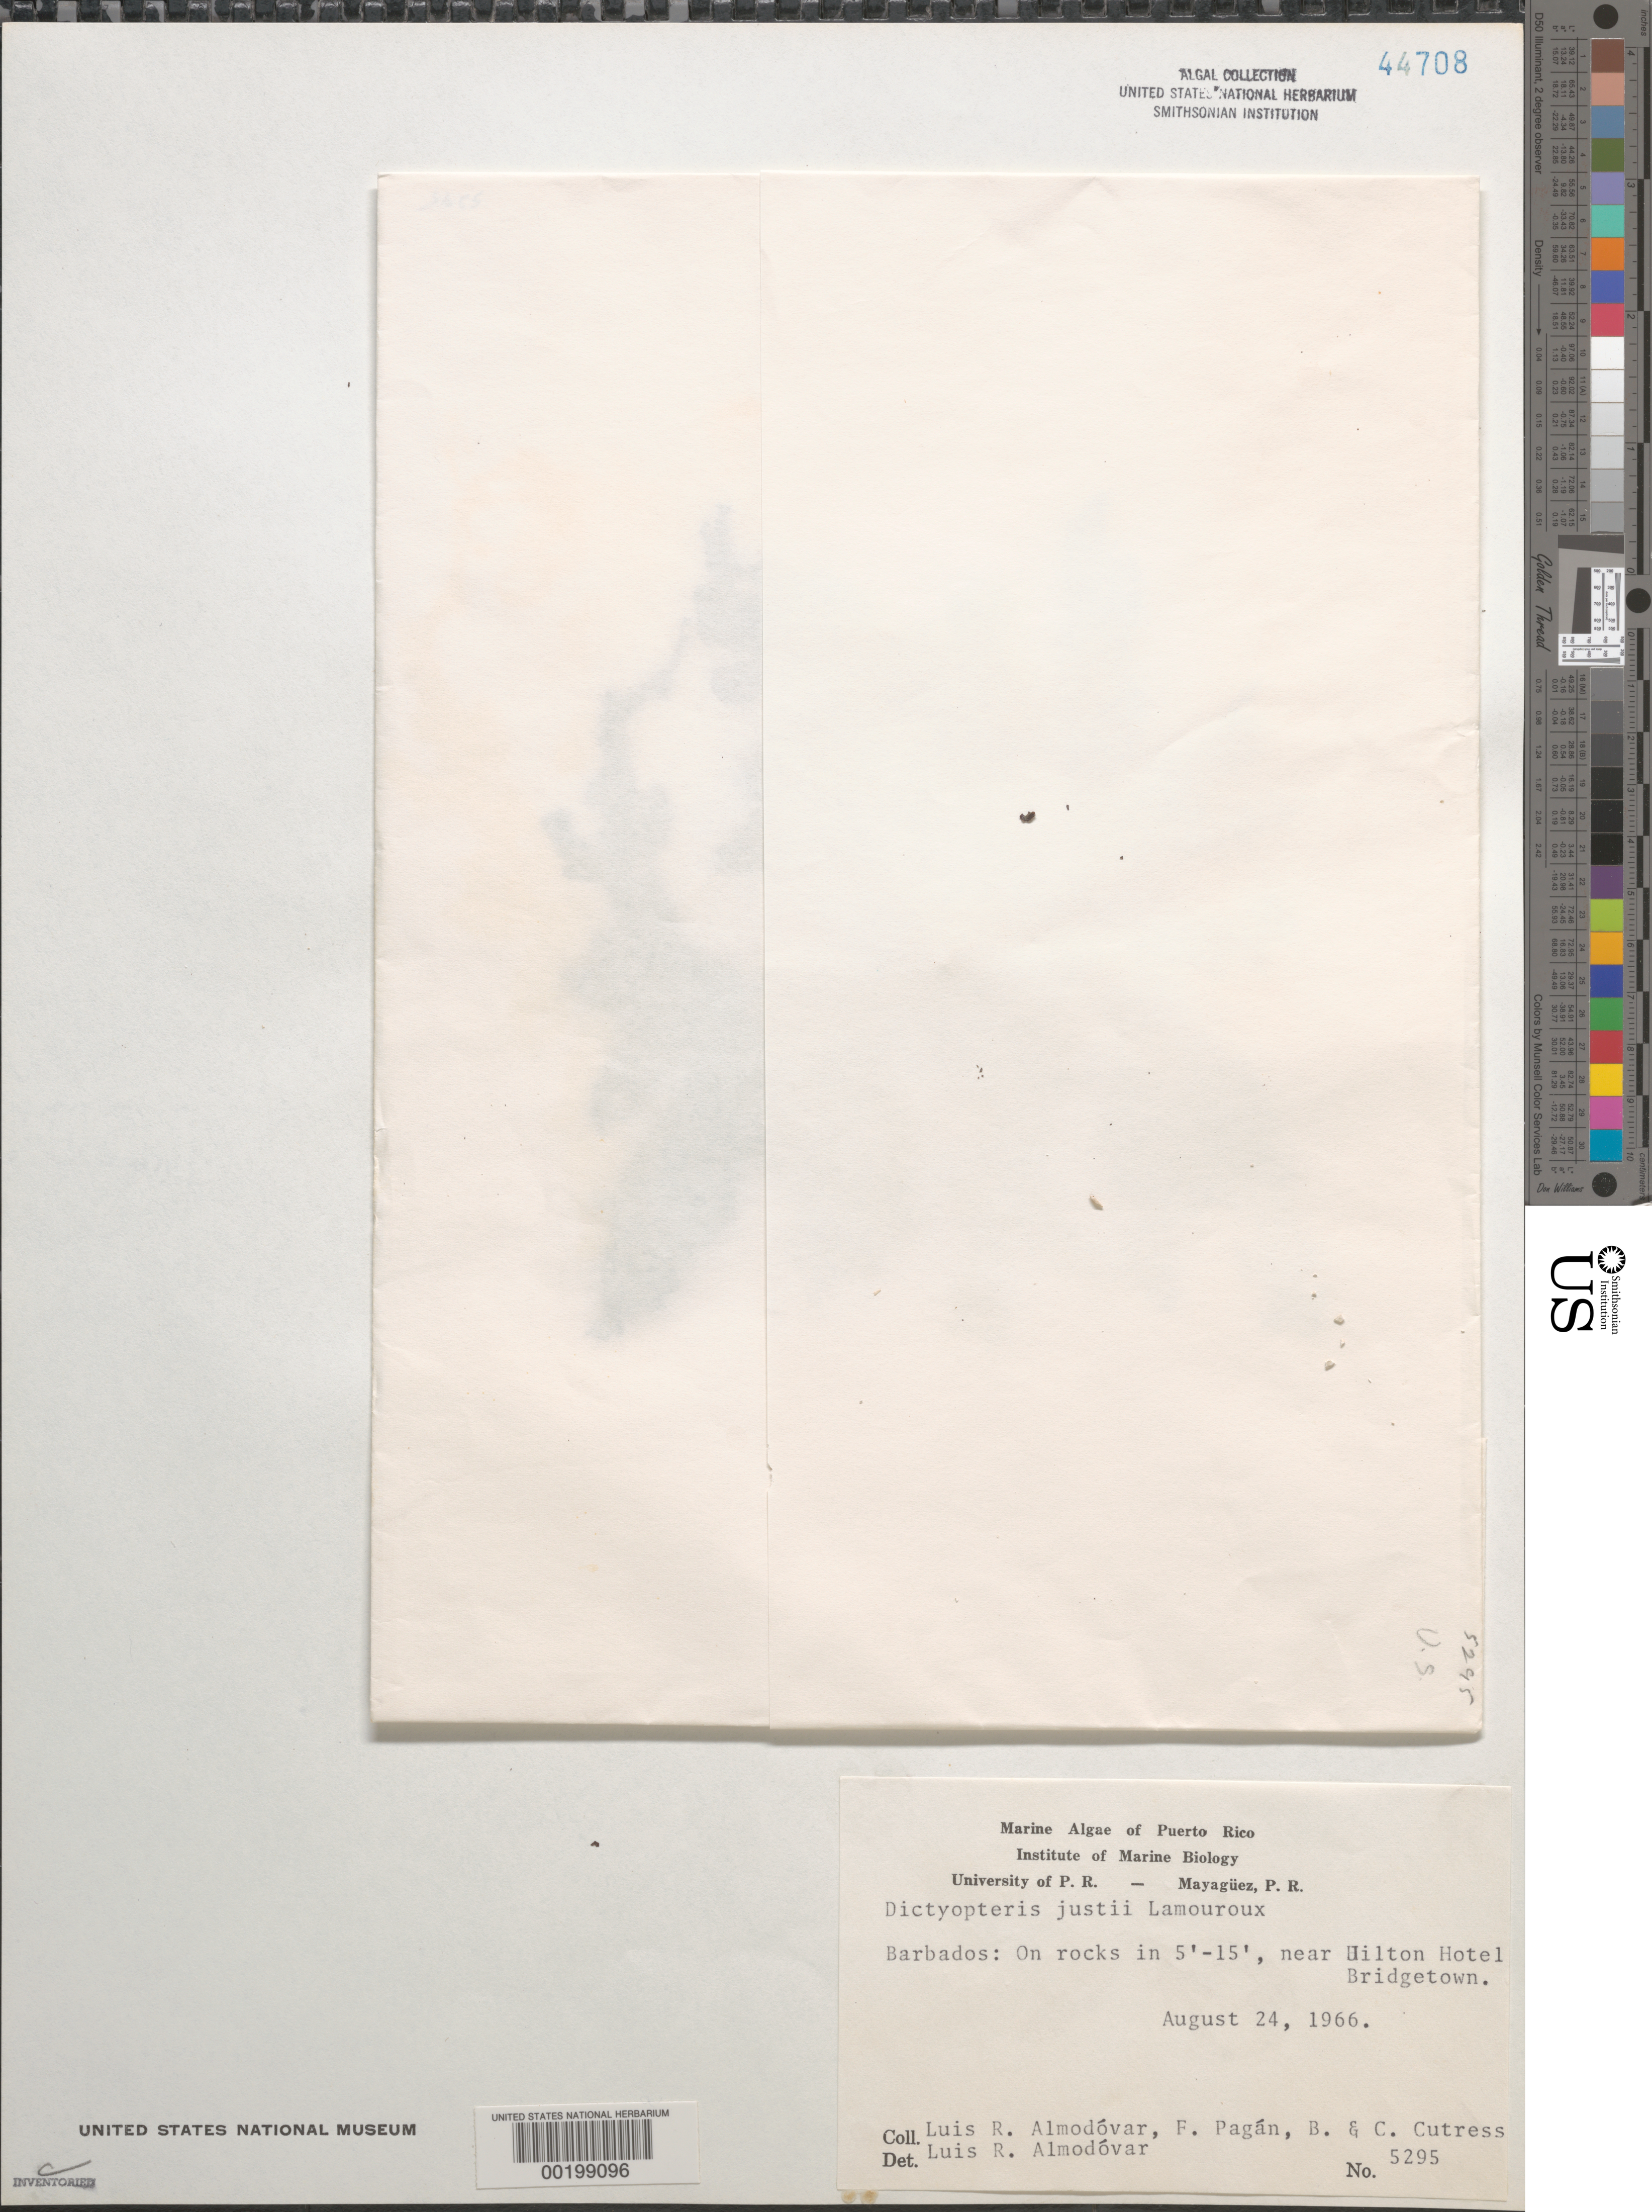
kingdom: Chromista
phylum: Ochrophyta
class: Phaeophyceae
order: Dictyotales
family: Dictyotaceae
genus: Dictyopteris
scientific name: Dictyopteris justii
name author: J.V.Lamouroux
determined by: Almodovar, L. R.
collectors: L. Almodovar, F. Pagan, B. Cutress & C. Cutress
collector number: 5295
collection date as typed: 24 Aug 1966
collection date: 1966-08-24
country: Barbados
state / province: Saint Michael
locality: Bridgetown, near Hilton Hotel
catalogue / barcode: US 44708